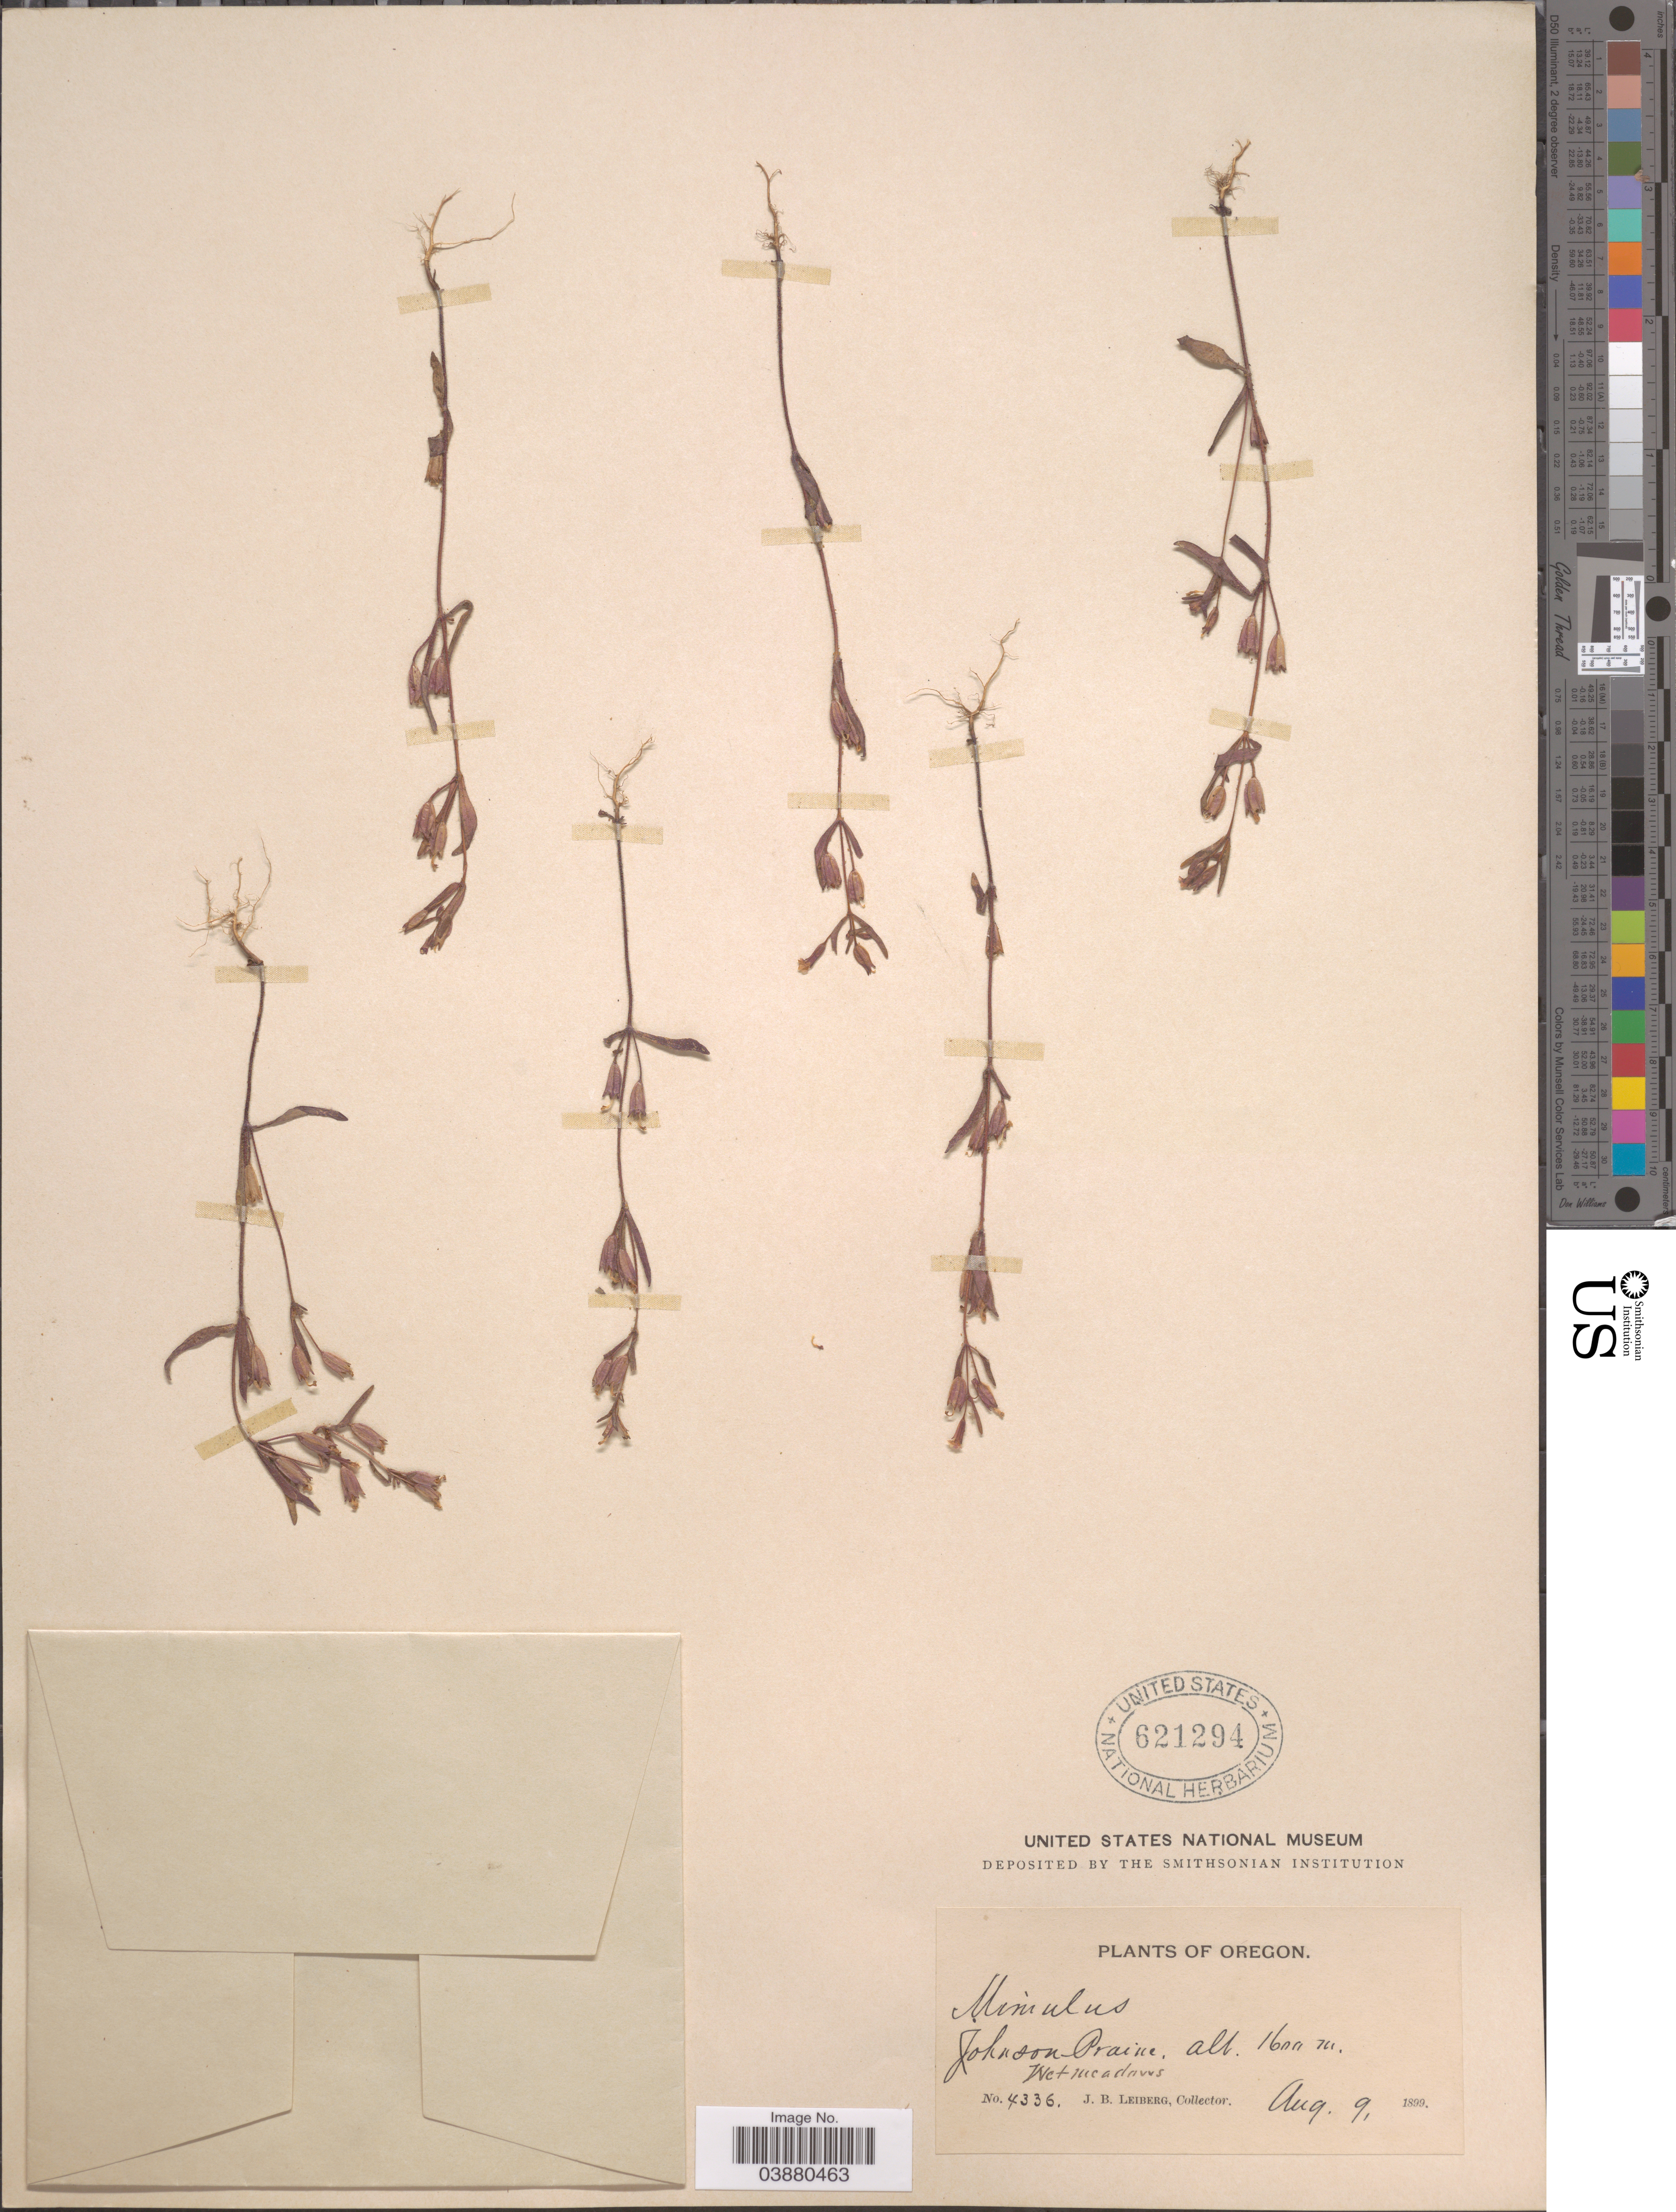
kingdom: Plantae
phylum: Tracheophyta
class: Magnoliopsida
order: Lamiales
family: Phrymaceae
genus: Mimulus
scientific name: Mimulus breweri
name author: (Greene) Coville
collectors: J. B. Leiberg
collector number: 4336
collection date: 1889-08-09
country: United States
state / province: Oregon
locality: Johnson Praine.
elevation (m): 1600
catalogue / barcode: US 621294